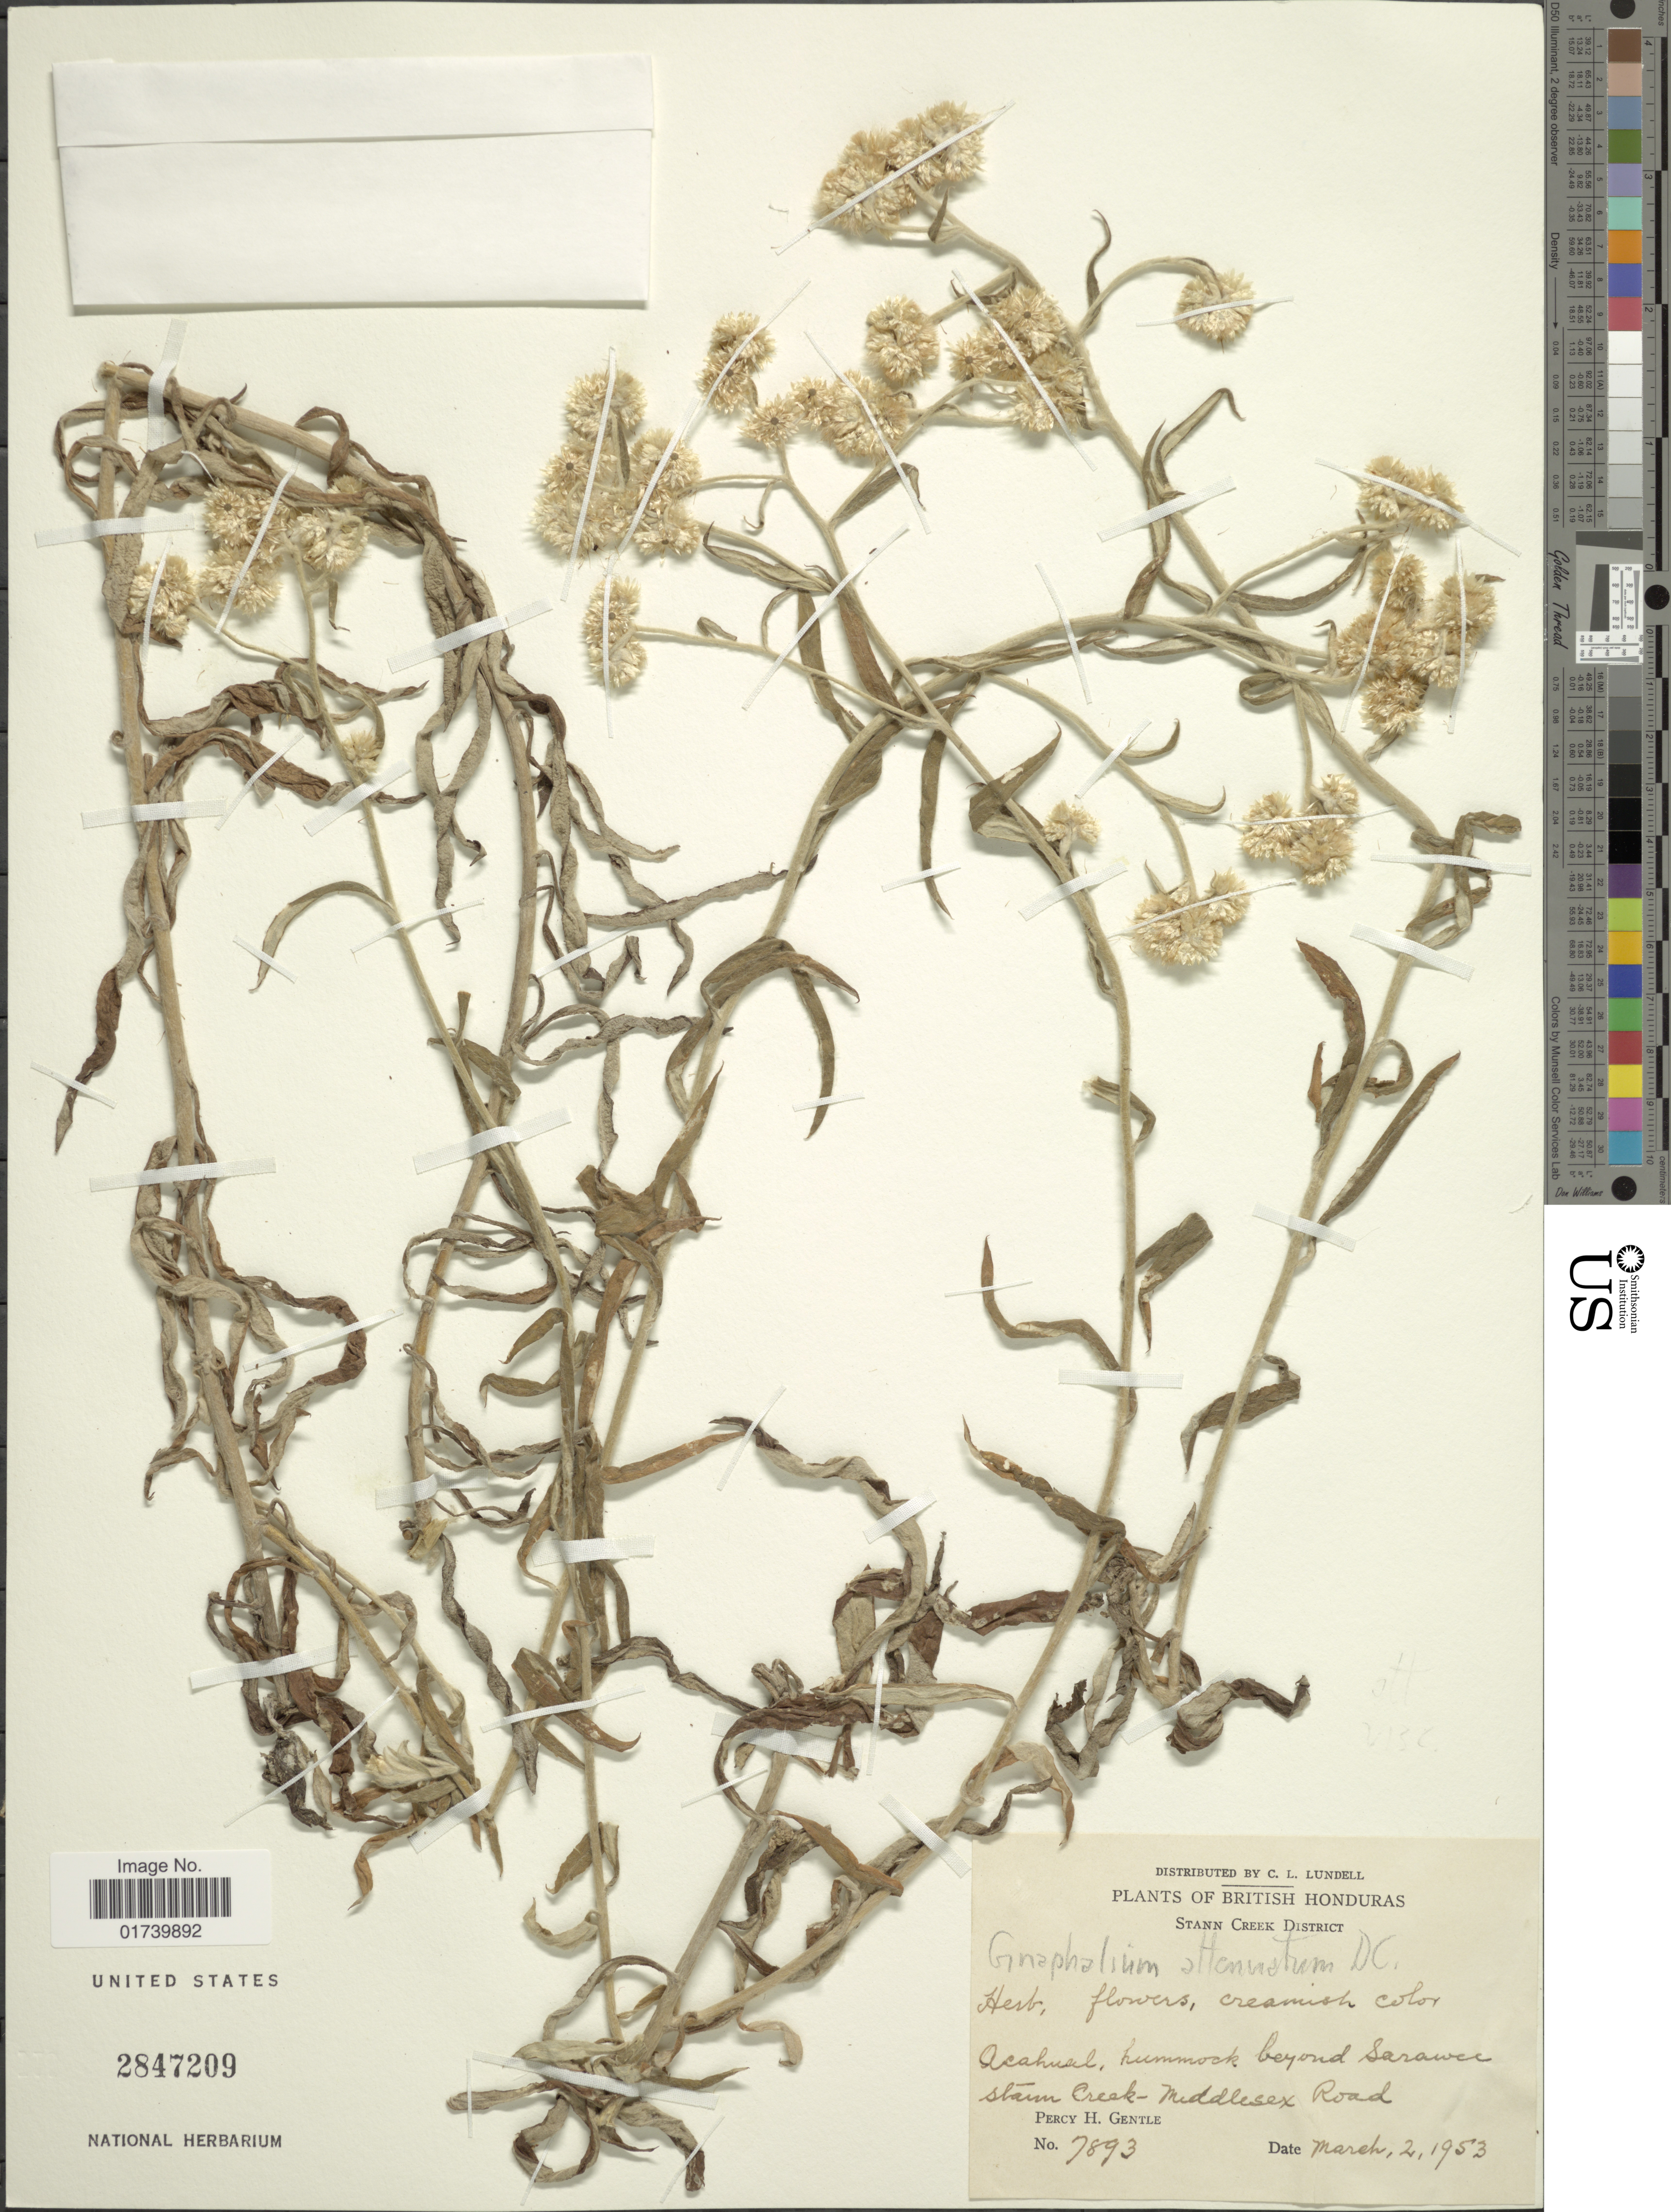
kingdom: Plantae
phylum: Tracheophyta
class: Magnoliopsida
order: Asterales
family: Asteraceae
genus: Pseudognaphalium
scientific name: Pseudognaphalium attenuatum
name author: (DC.) Anderb.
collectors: P. H. Gentle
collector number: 7893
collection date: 1953-03-02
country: Belize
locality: British Honduras, Stann Creek District, Acahual, hummock beyond Sarawee Stann Creek Middlesex Road.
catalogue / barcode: US 2847209